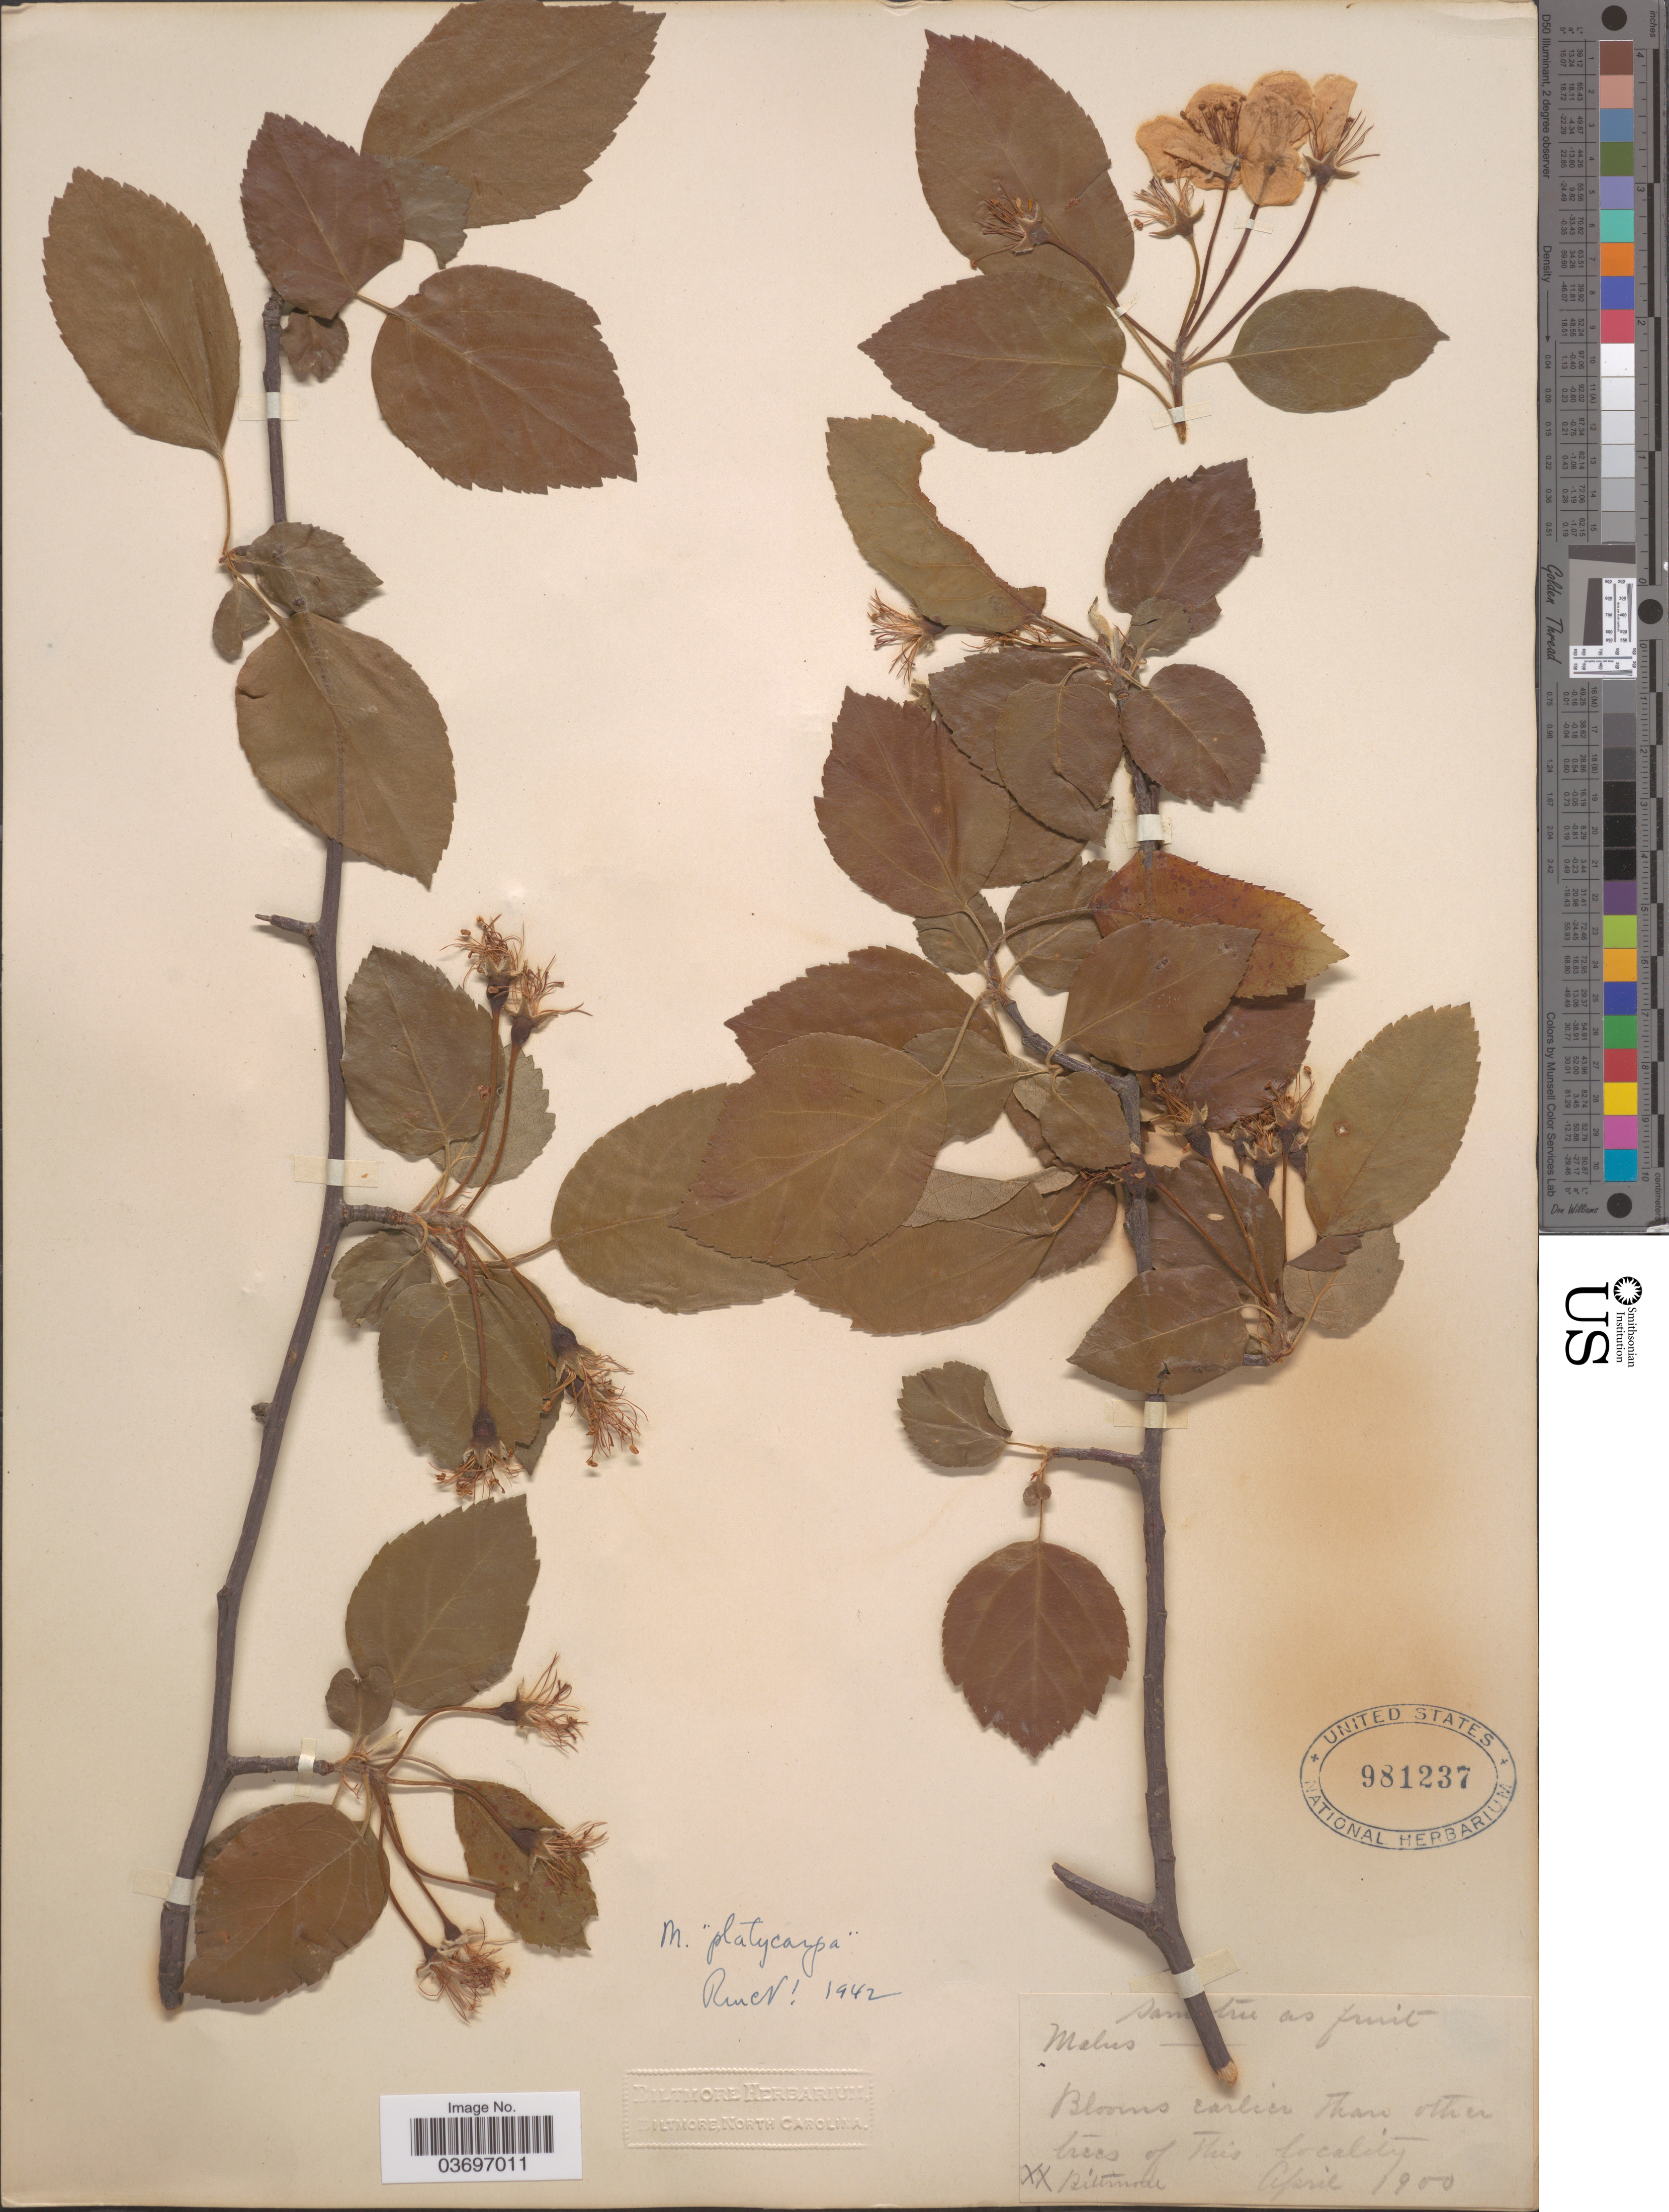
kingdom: Plantae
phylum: Tracheophyta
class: Magnoliopsida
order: Rosales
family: Rosaceae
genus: Malus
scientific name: Malus platycarpa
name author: Rehder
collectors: ex herb. Biltmore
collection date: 1900-04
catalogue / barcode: US 981237